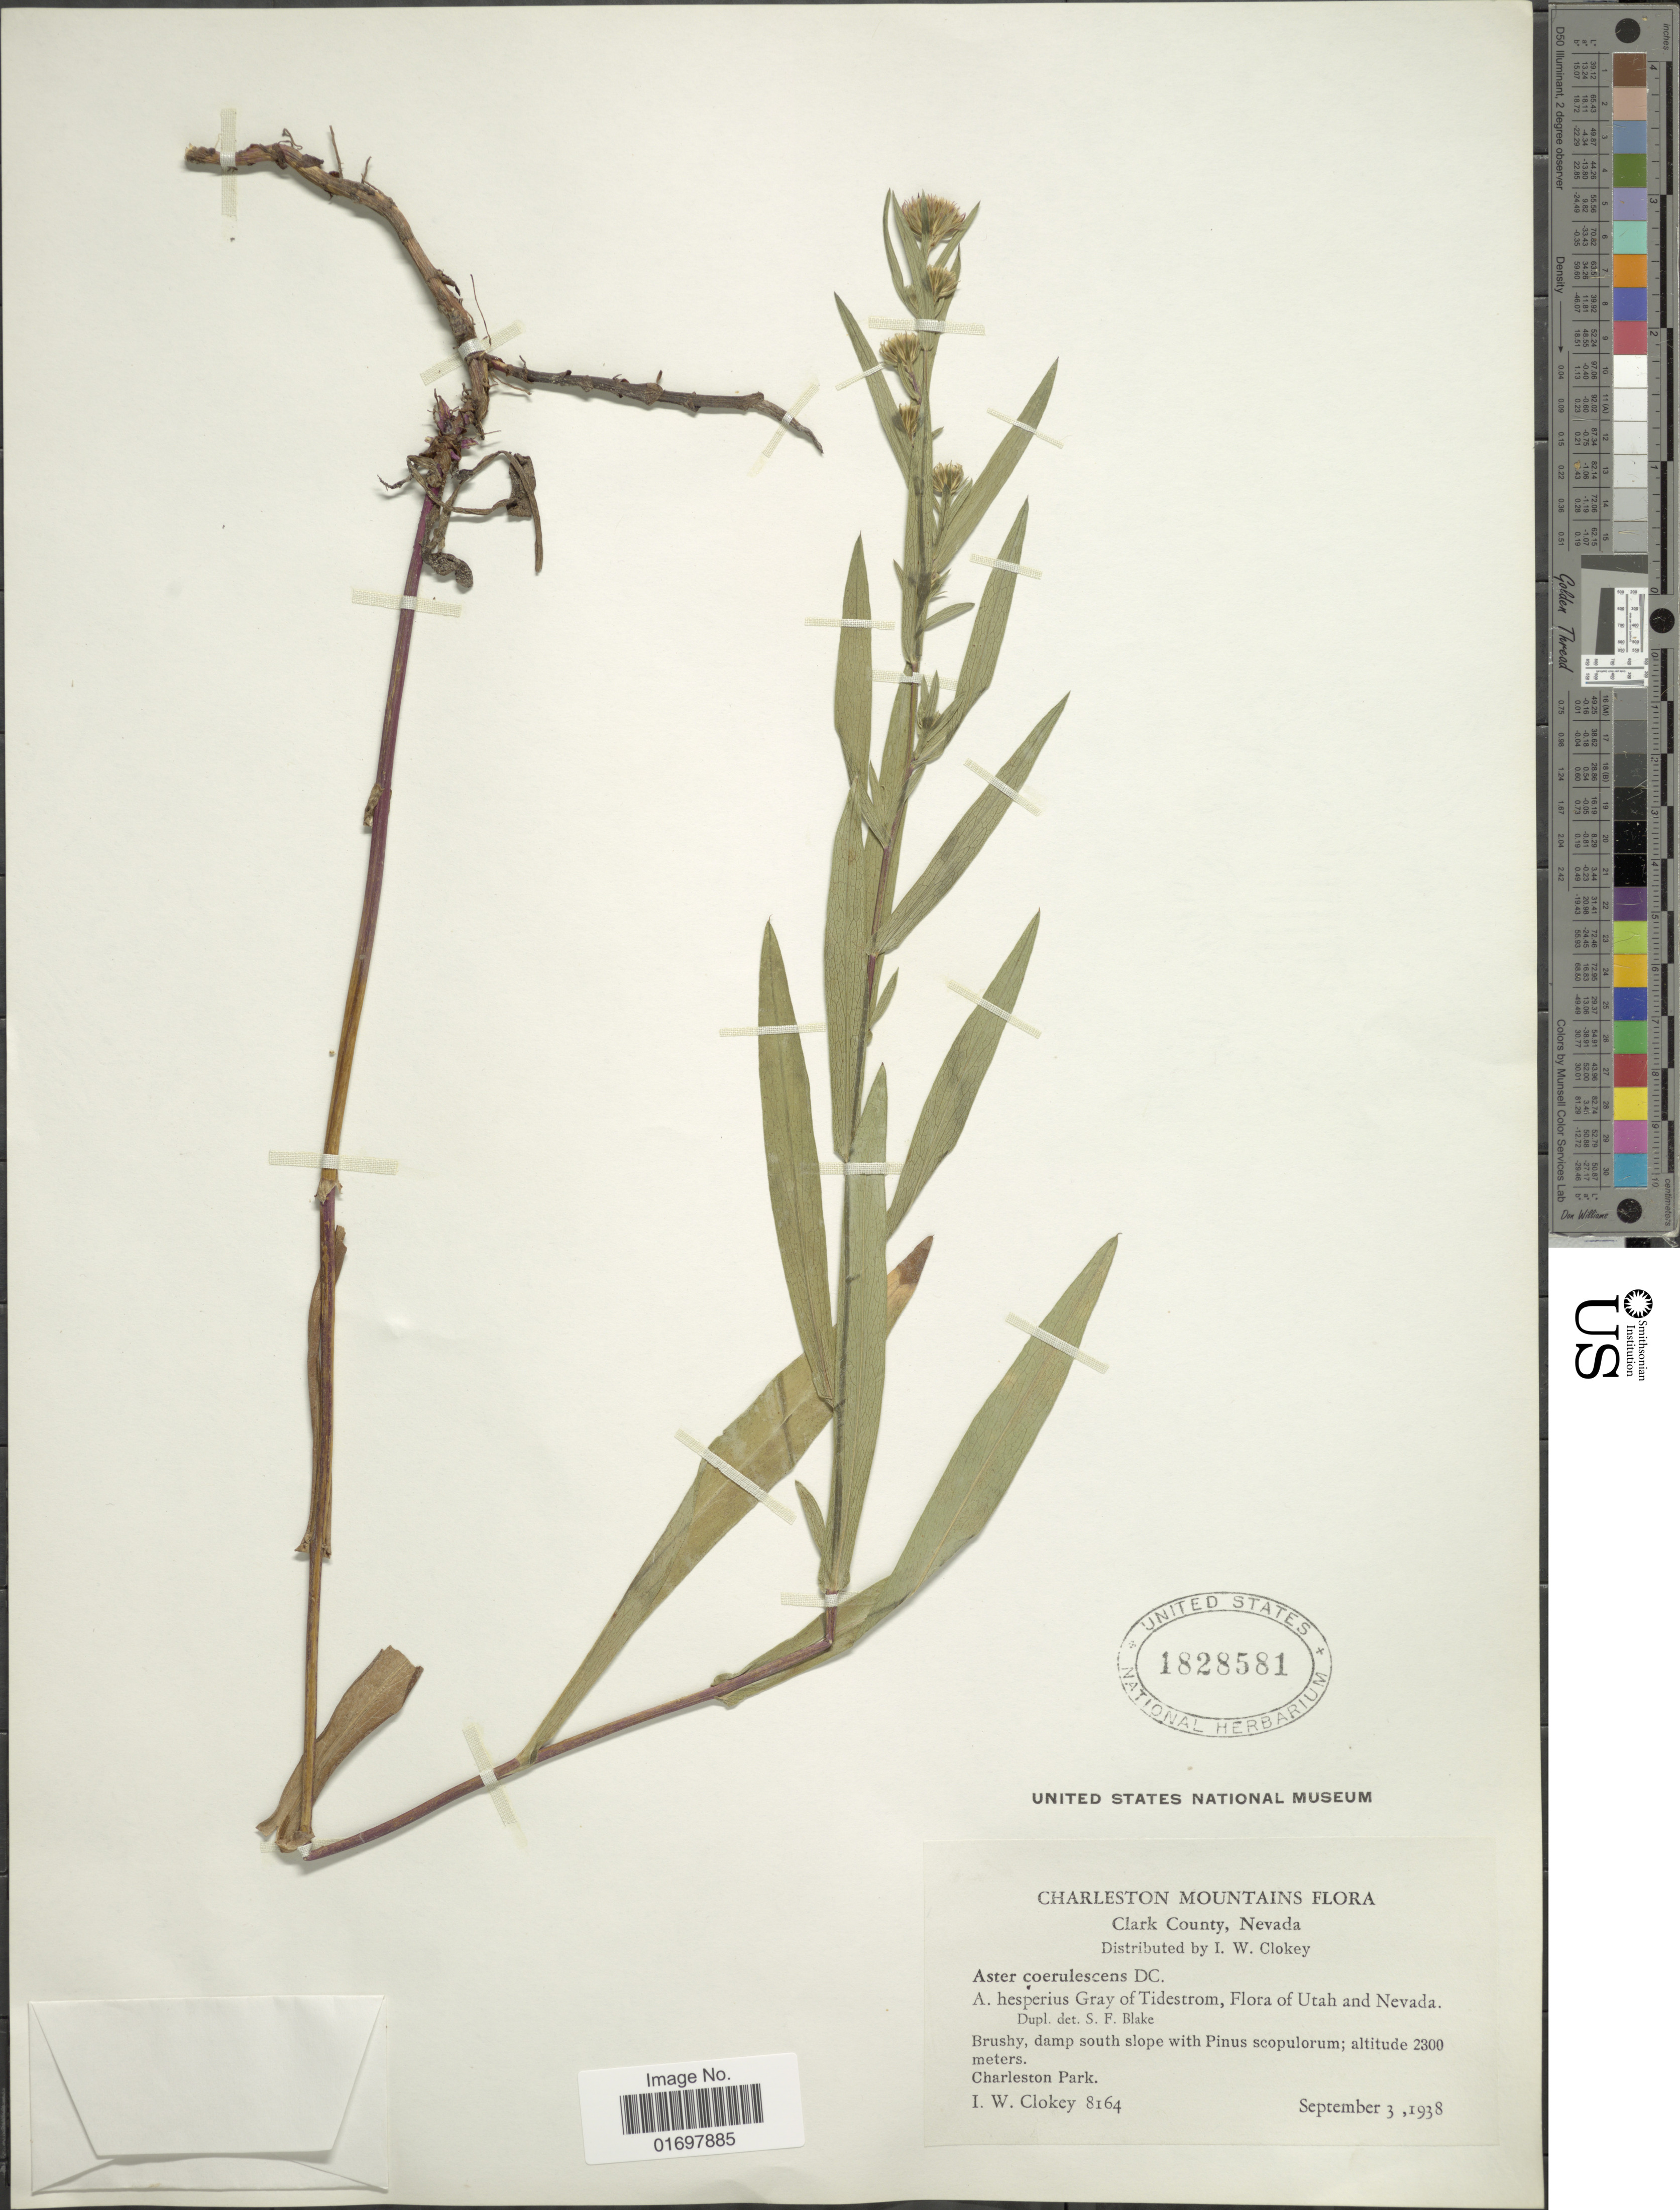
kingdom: Plantae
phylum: Tracheophyta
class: Magnoliopsida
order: Asterales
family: Asteraceae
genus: Symphyotrichum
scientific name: Symphyotrichum lanceolatum var. hesperium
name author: (A. Gray) G.L. Nesom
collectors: I. W. Clokey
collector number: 8164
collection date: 1938-09-03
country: United States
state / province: Nevada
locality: Charleston Mountains Flora. Charlesston Park.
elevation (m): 2300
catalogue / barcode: US 1828581